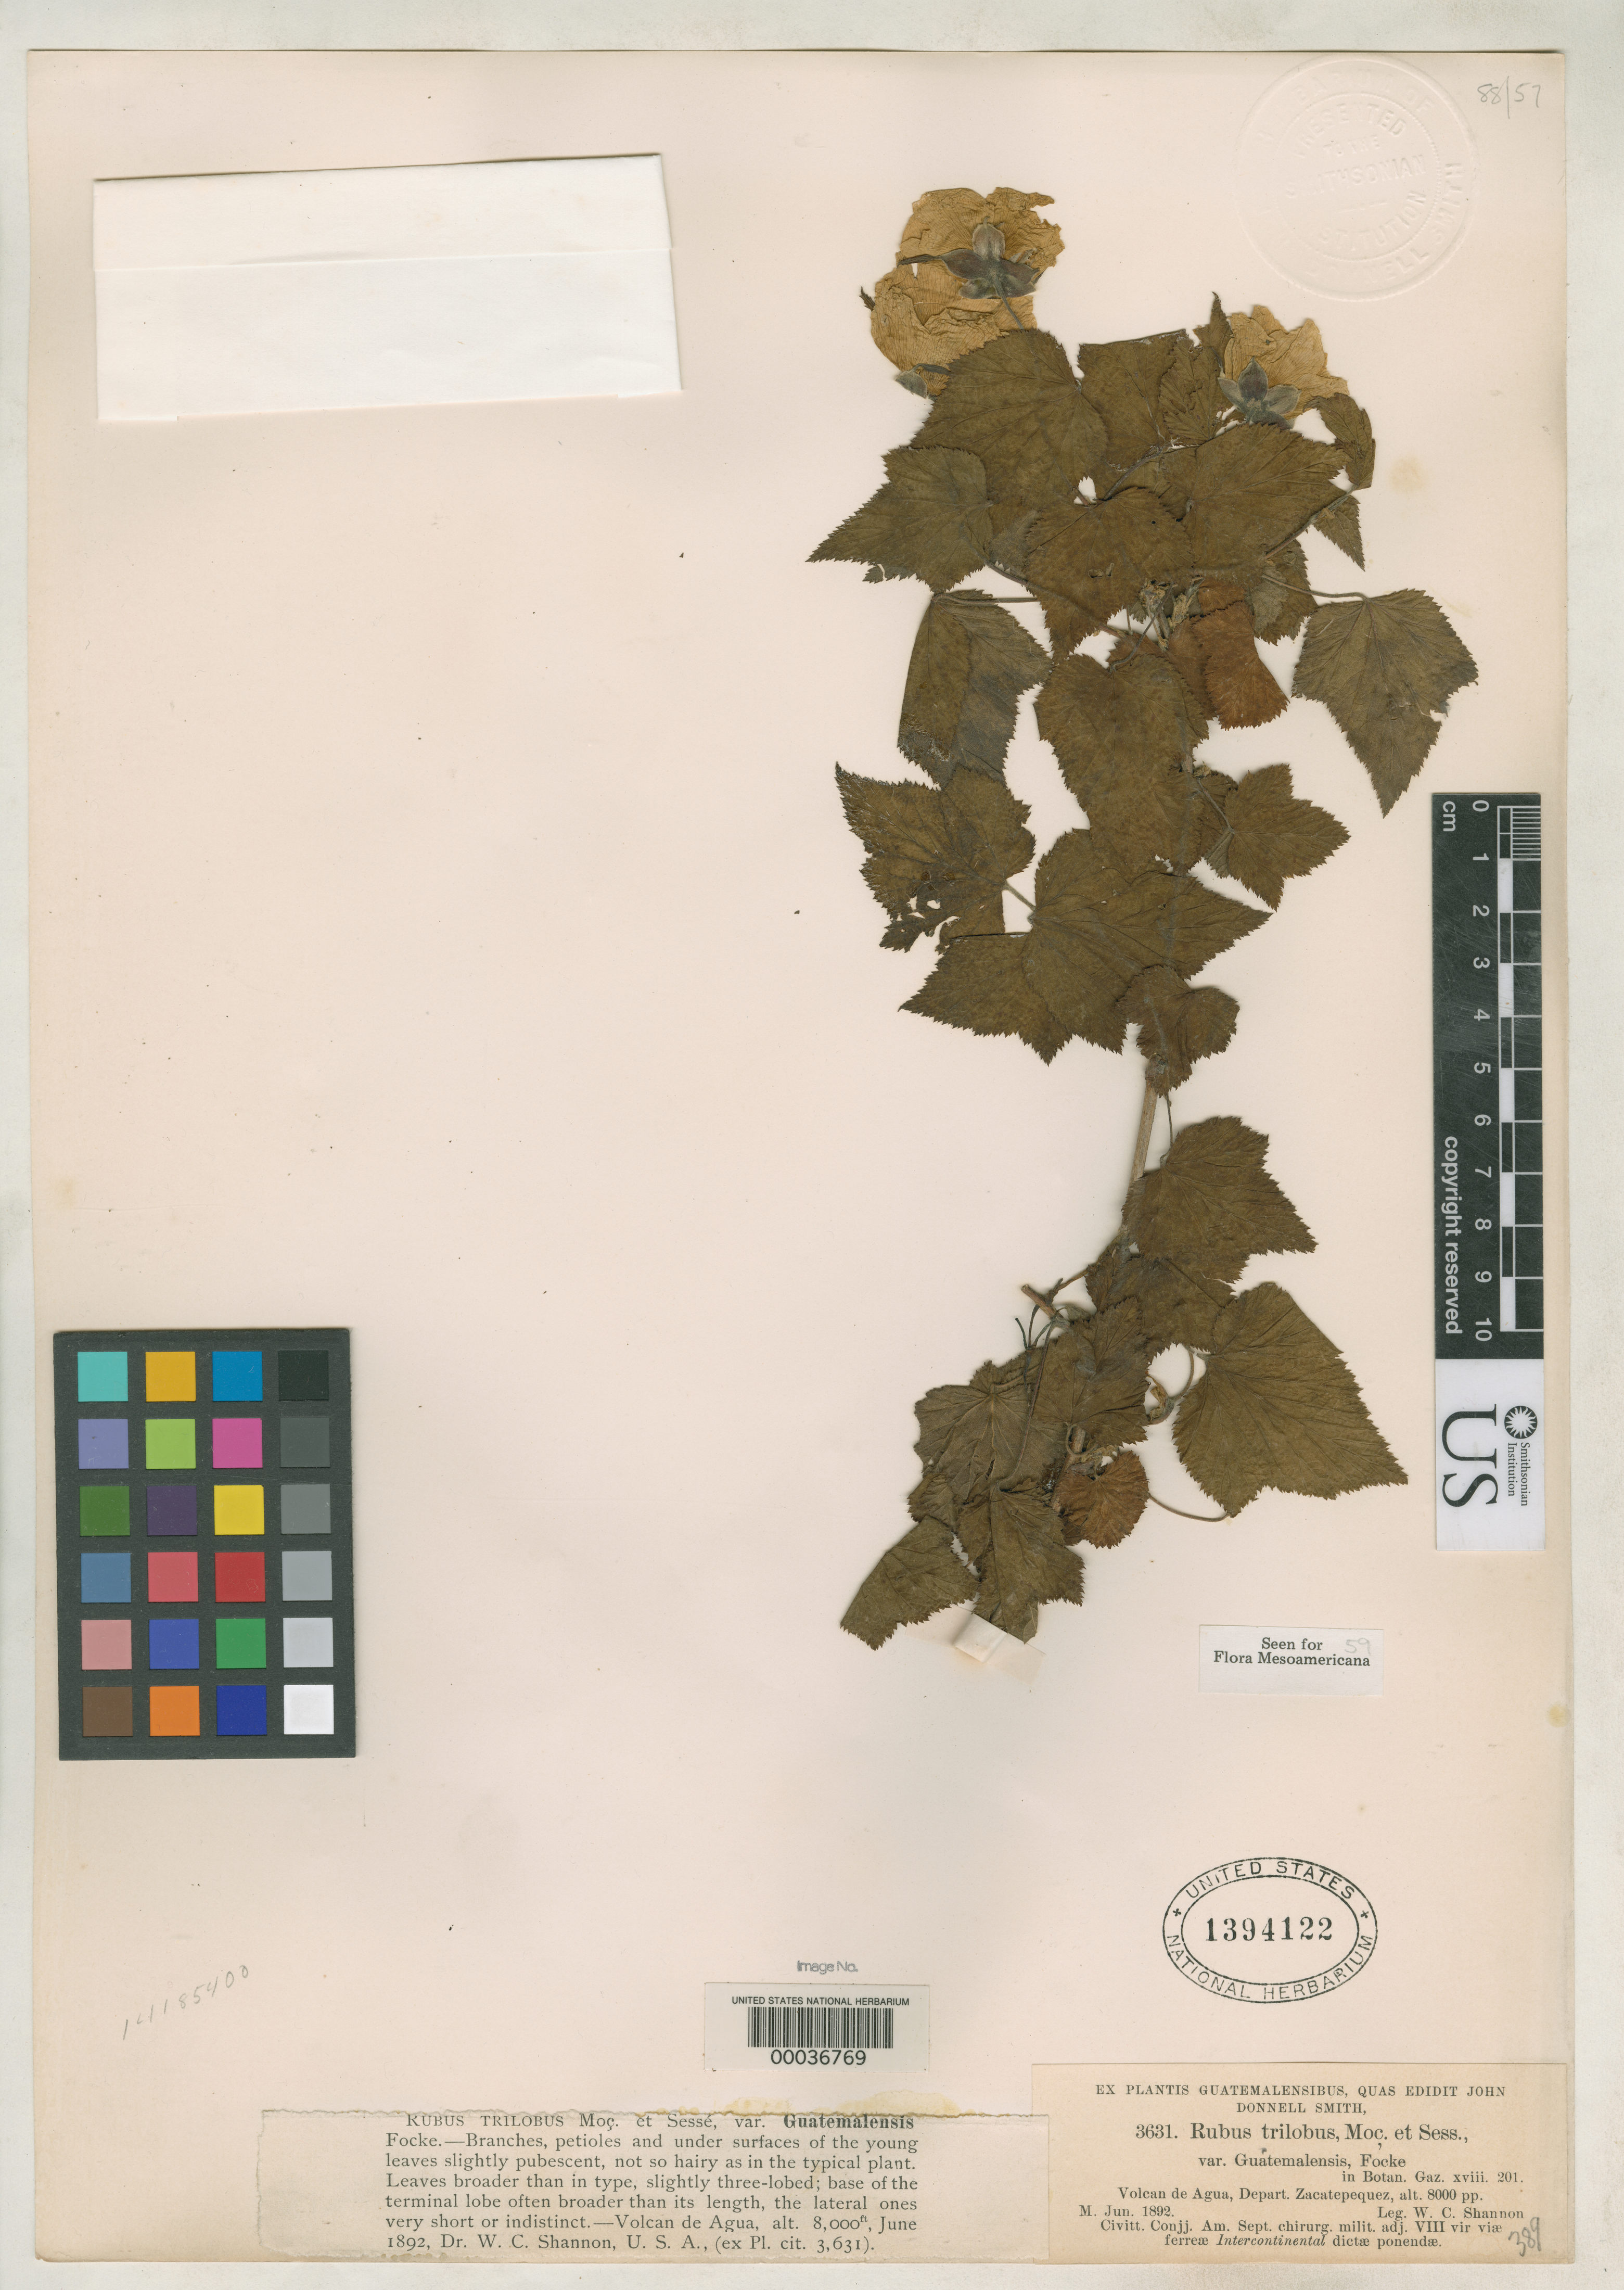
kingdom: Plantae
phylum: Tracheophyta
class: Magnoliopsida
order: Rosales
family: Rosaceae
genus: Rubus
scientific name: Rubus trilobus var. guatemalensis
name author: Focke in Donn. Sm.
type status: Type Collection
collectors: W. C. Shannon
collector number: ex Pl. Guat. 3631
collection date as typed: Jun 1892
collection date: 1892-06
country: Guatemala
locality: Volcan de Agua.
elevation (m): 2438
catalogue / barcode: US 1394122